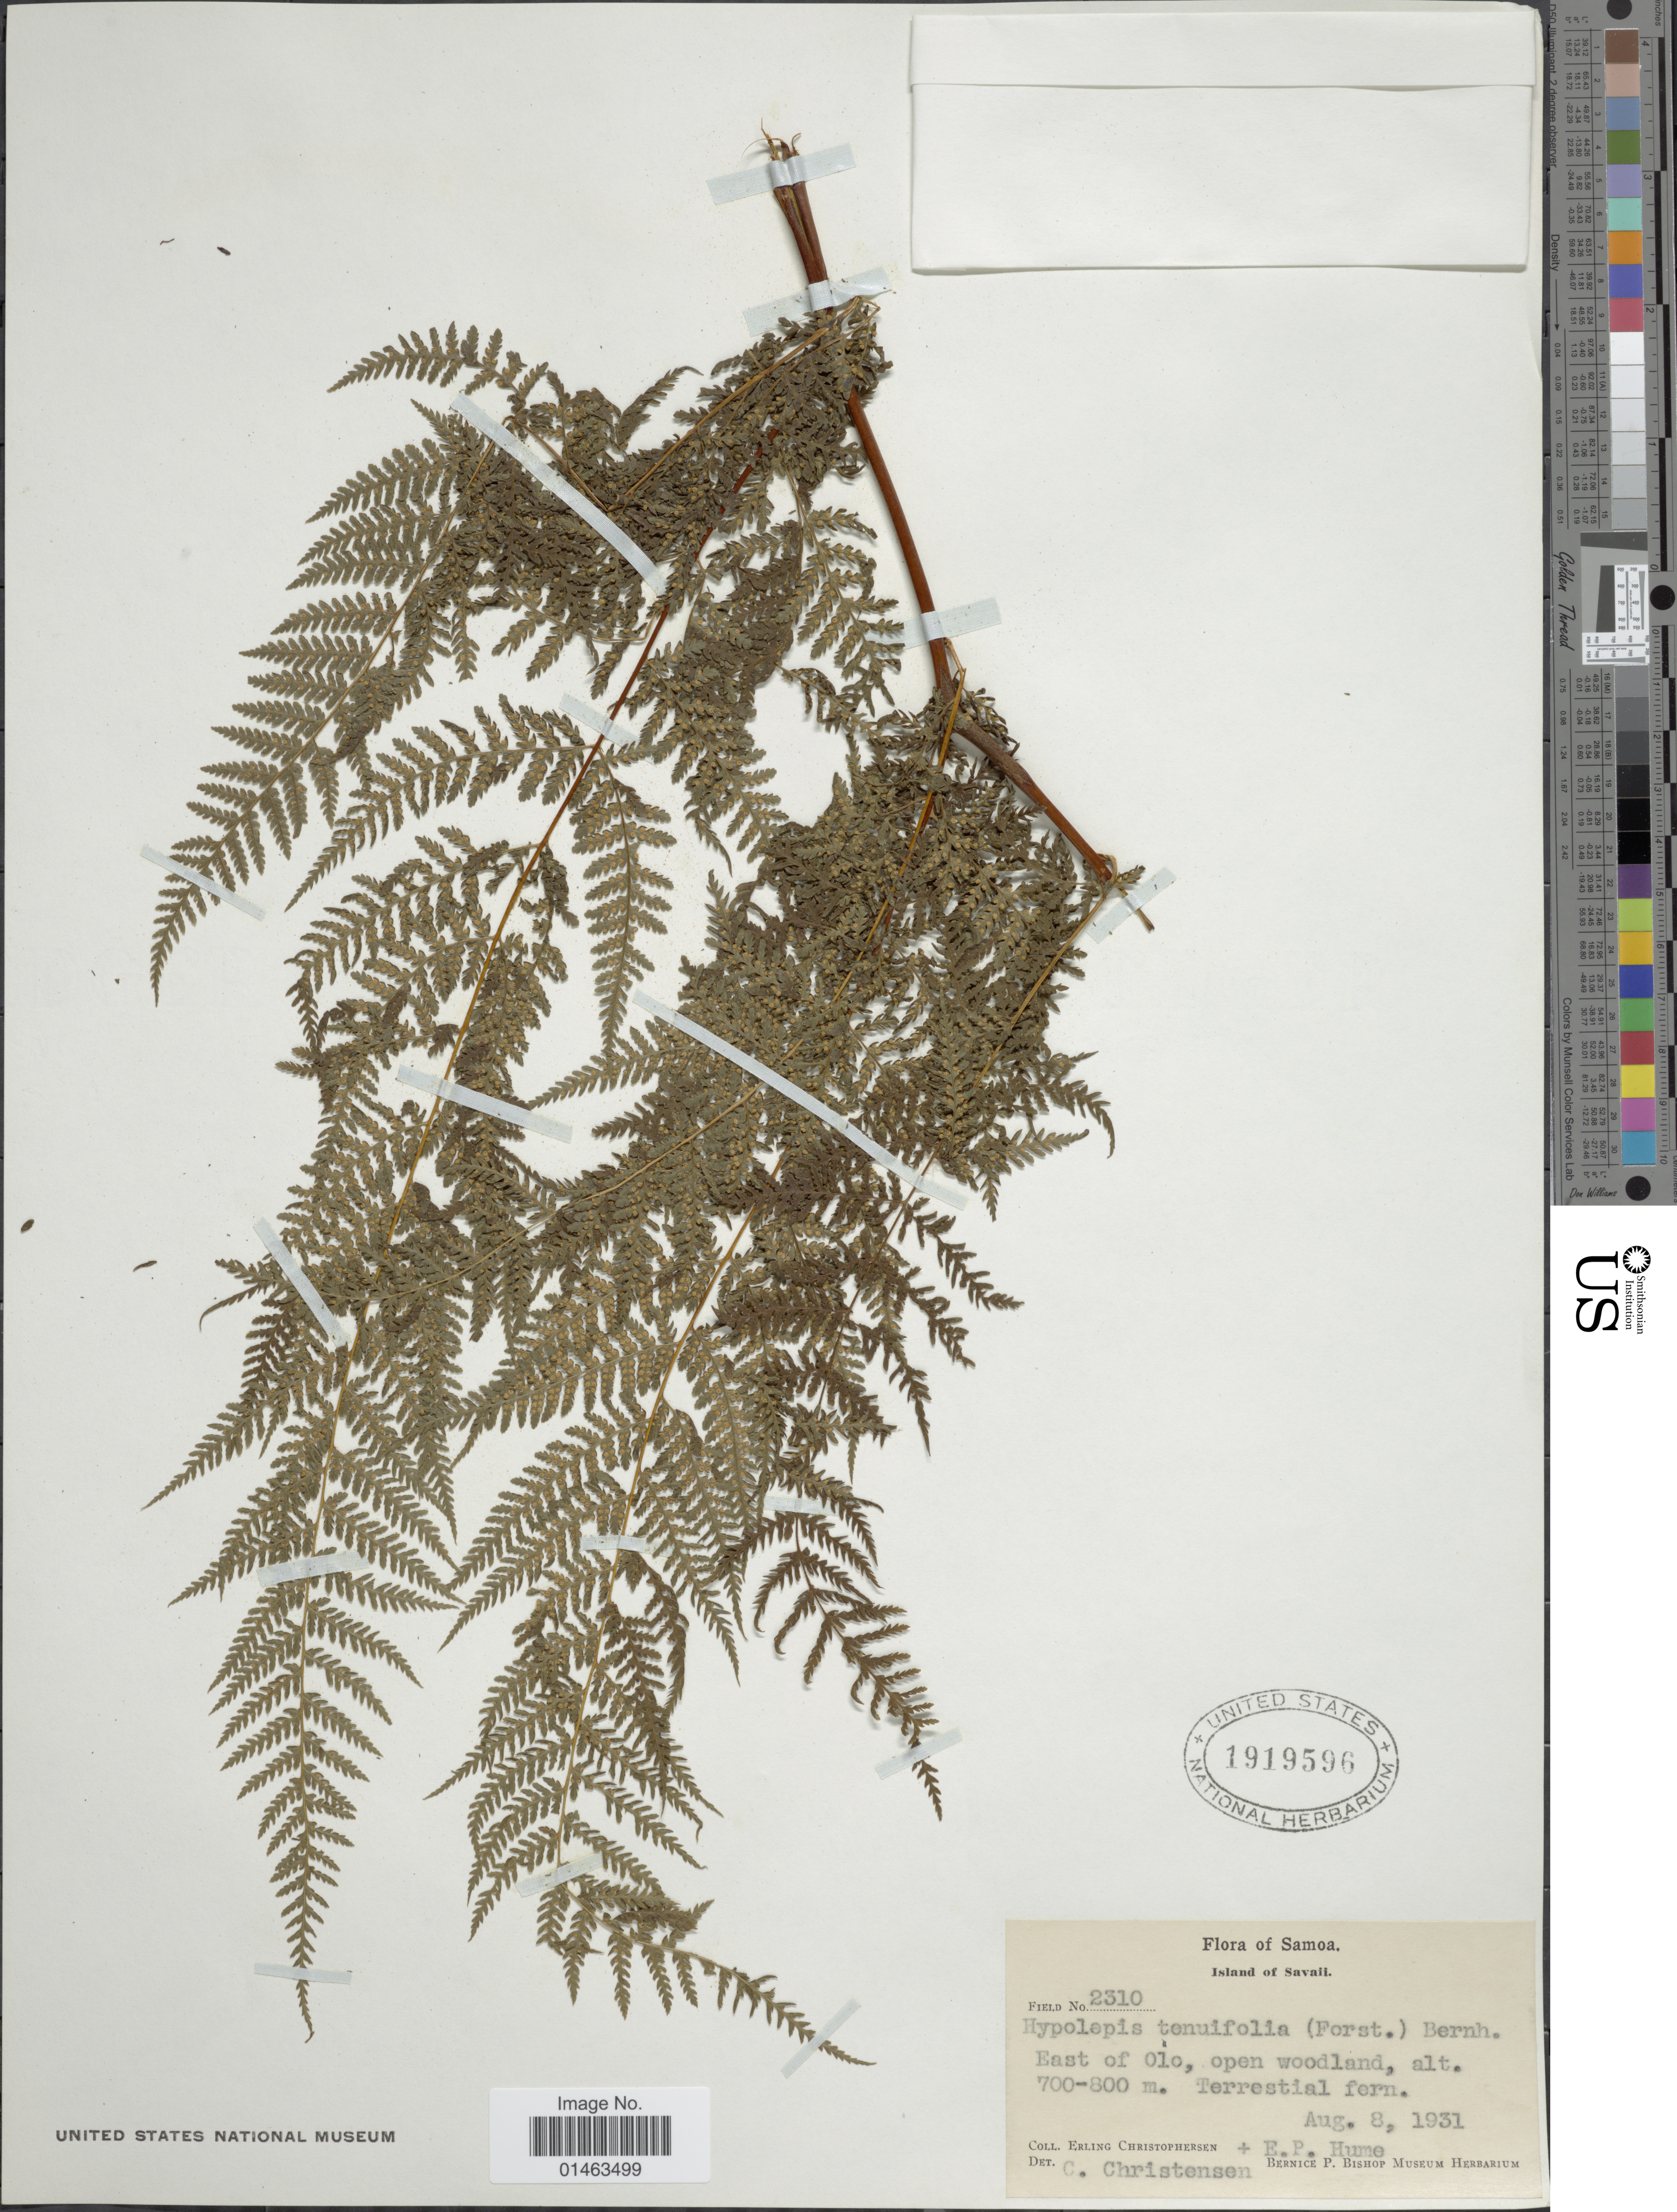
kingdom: Plantae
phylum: Tracheophyta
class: Polypodiopsida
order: Polypodiales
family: Dennstaedtiaceae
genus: Hypolepis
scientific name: Hypolepis tenuifolia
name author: (G. Forst.) Bernh.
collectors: E. Christophersen & E. P. Hume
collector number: Field 2310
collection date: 1931-08-08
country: Samoa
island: Savai'i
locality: Samoa, Island of Savaii. East of Olc. open woodland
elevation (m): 700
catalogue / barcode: US 1919596